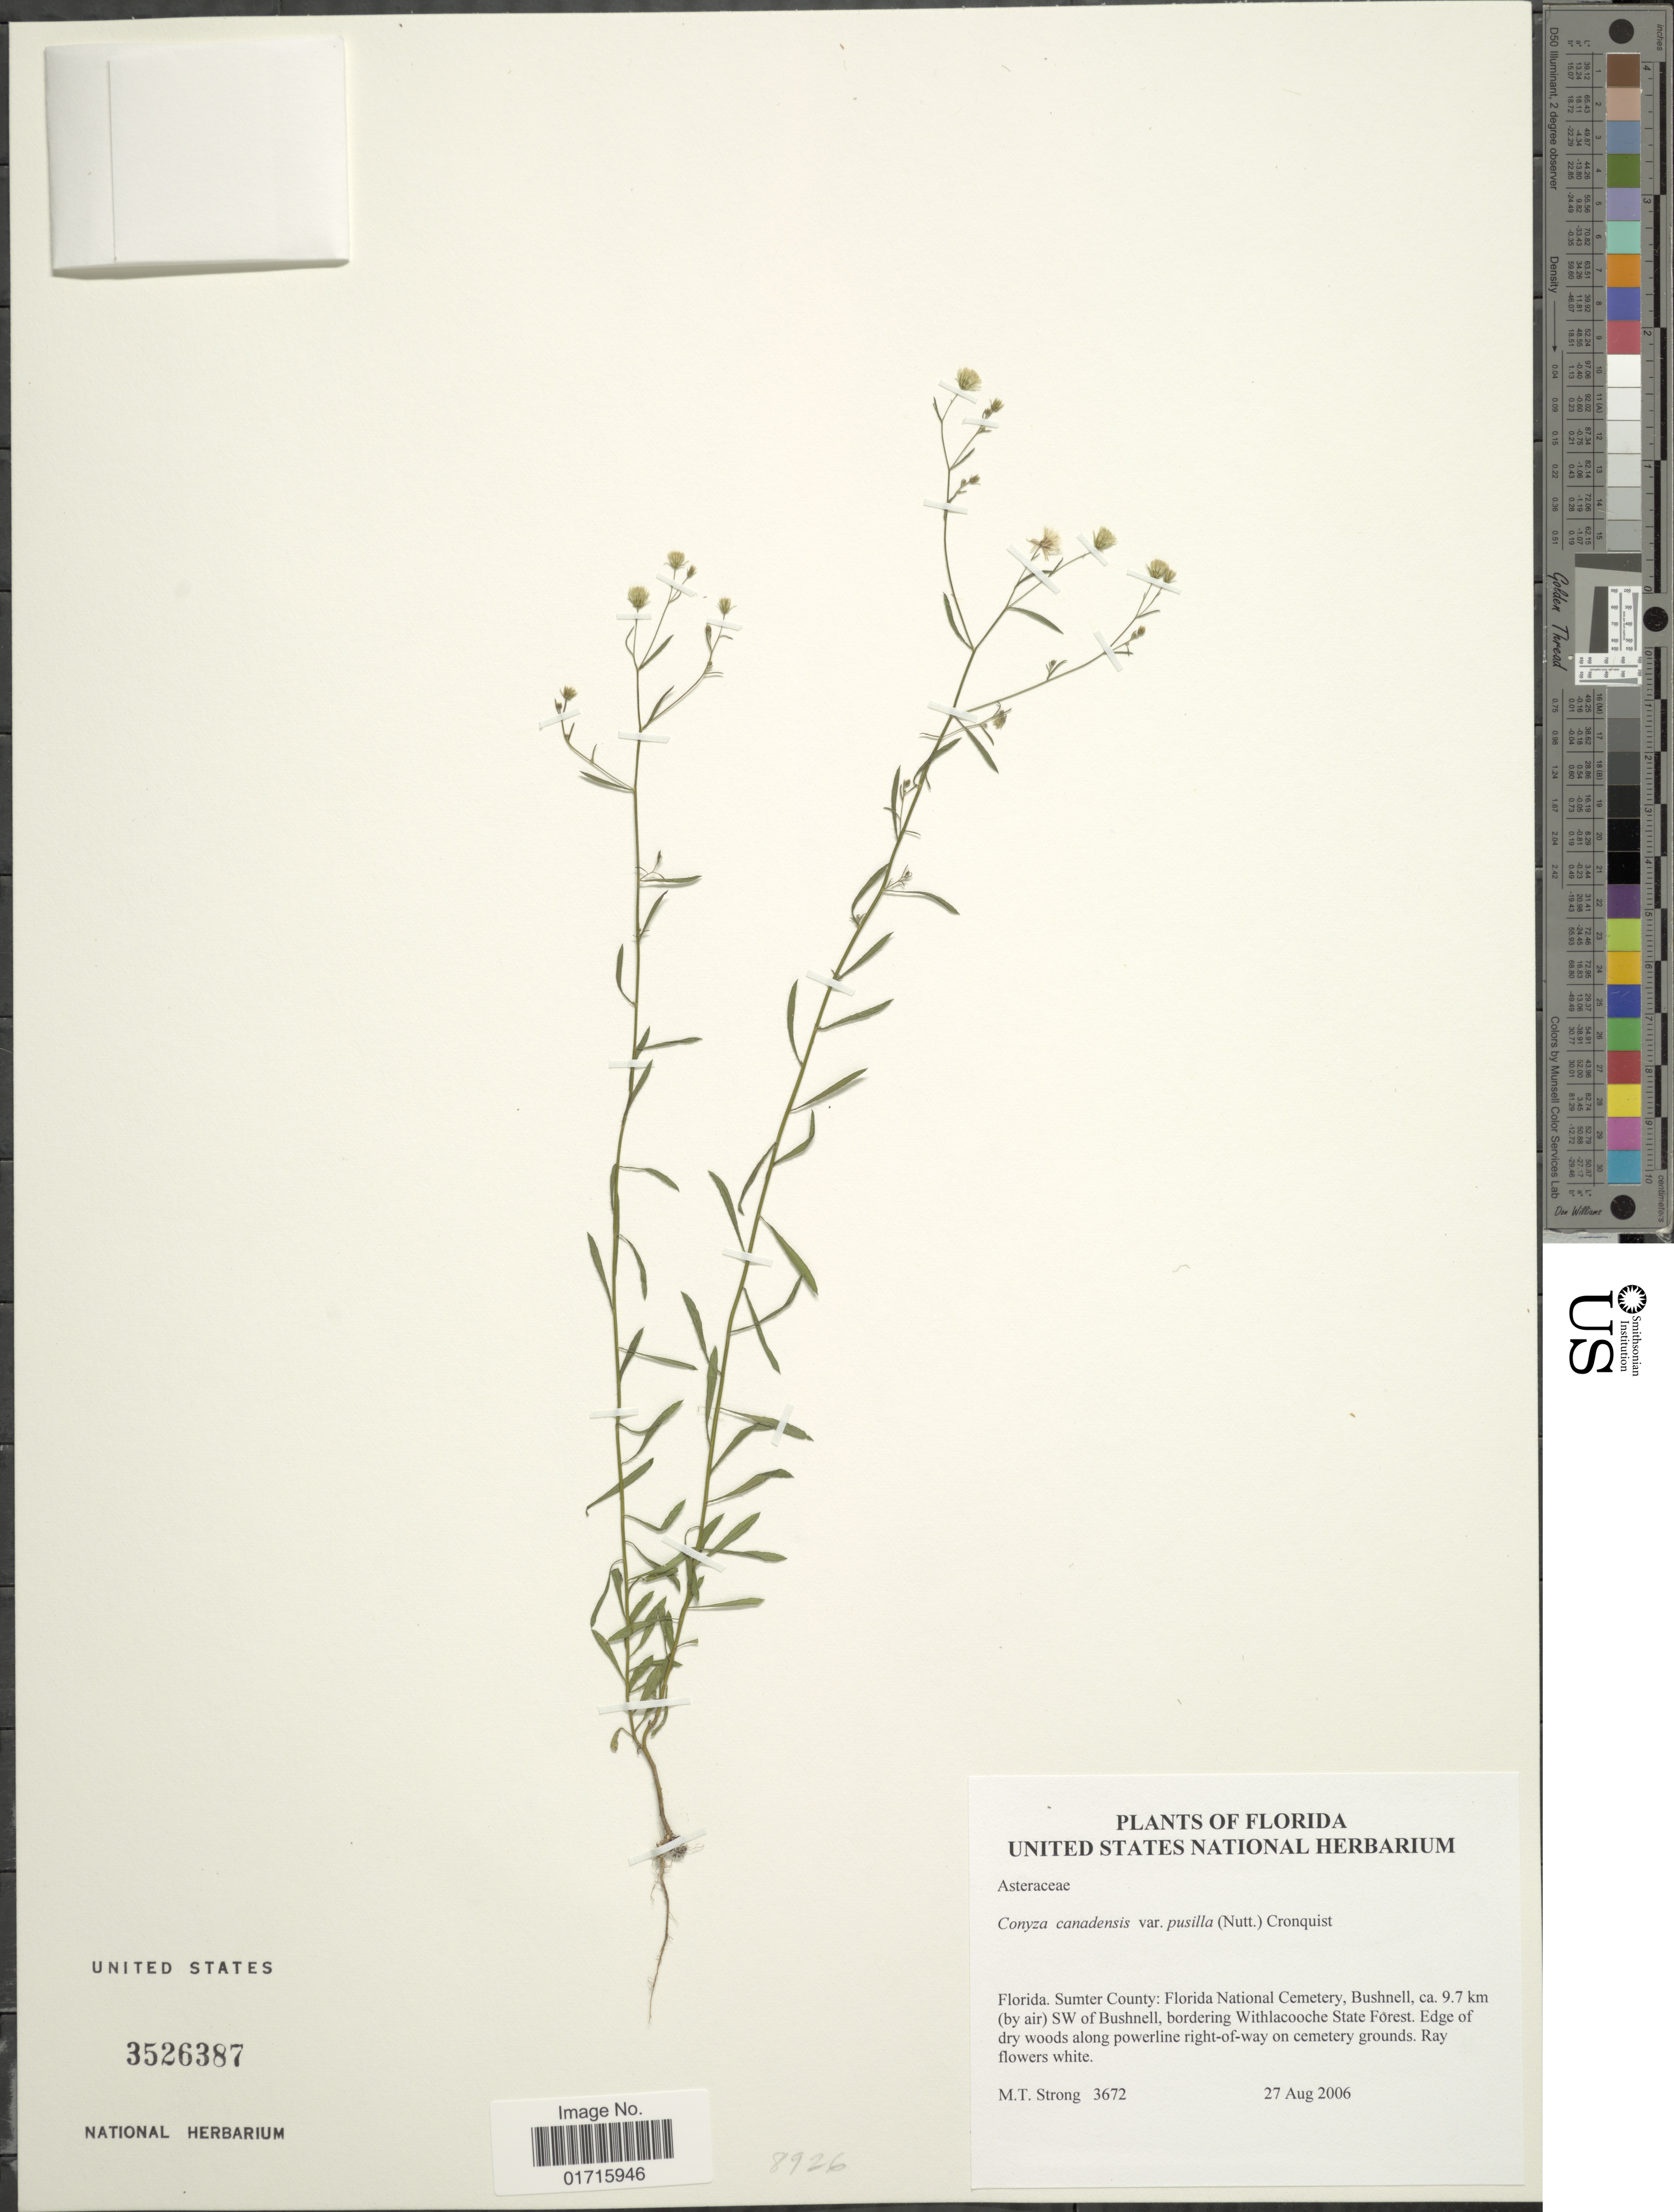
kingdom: Plantae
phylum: Tracheophyta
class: Magnoliopsida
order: Asterales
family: Asteraceae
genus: Conyza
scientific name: Conyza canadensis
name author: (L.) Cronq.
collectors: M. T. Strong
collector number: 3672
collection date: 2006-08-27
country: United States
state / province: Florida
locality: Sumter County: Florida National Cemetery, Bushnell, ca. 9.7 km (by air) SW of Bushnell, bordering Withlacooche State Forest. Edge of dry woods along powerline right-of-way on cemetery grounds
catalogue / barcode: US 3526387